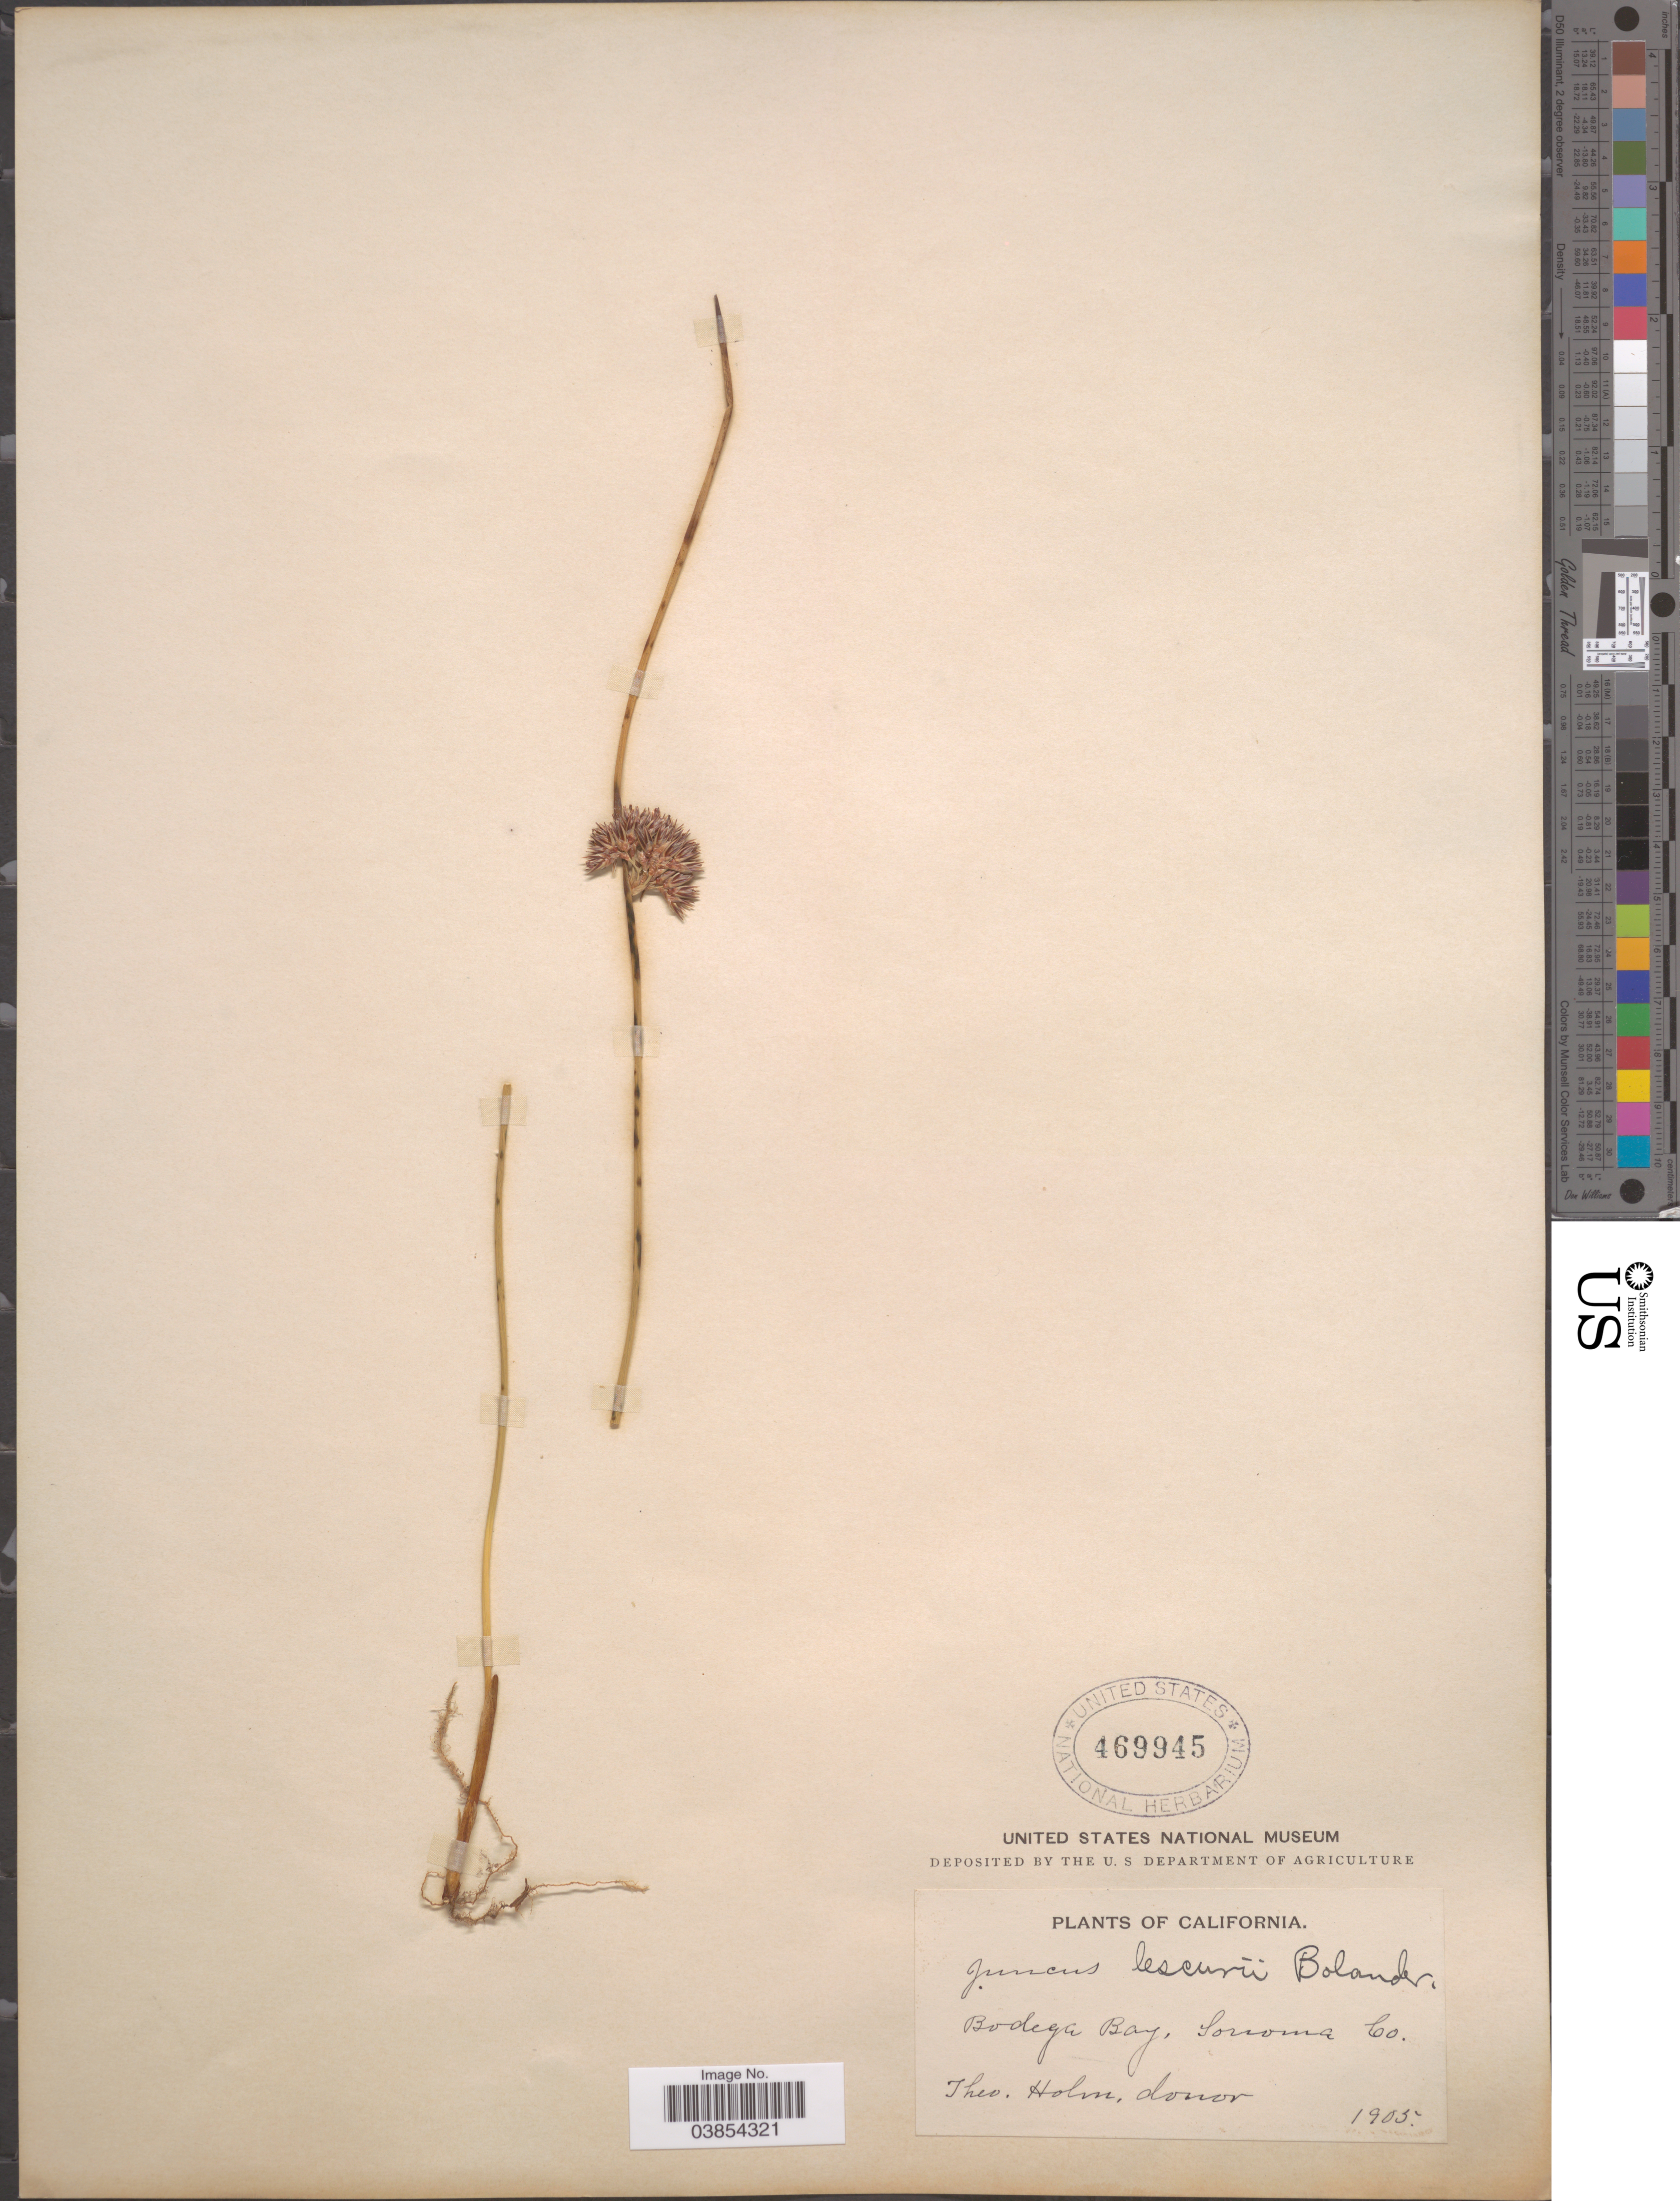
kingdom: Plantae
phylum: Tracheophyta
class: Liliopsida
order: Poales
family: Juncaceae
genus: Juncus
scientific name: Juncus lesueurii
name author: Bol.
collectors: T. Holm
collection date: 1905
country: United States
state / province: California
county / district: Sonoma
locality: Bodega Bay, Sonoma Co.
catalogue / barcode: US 469945